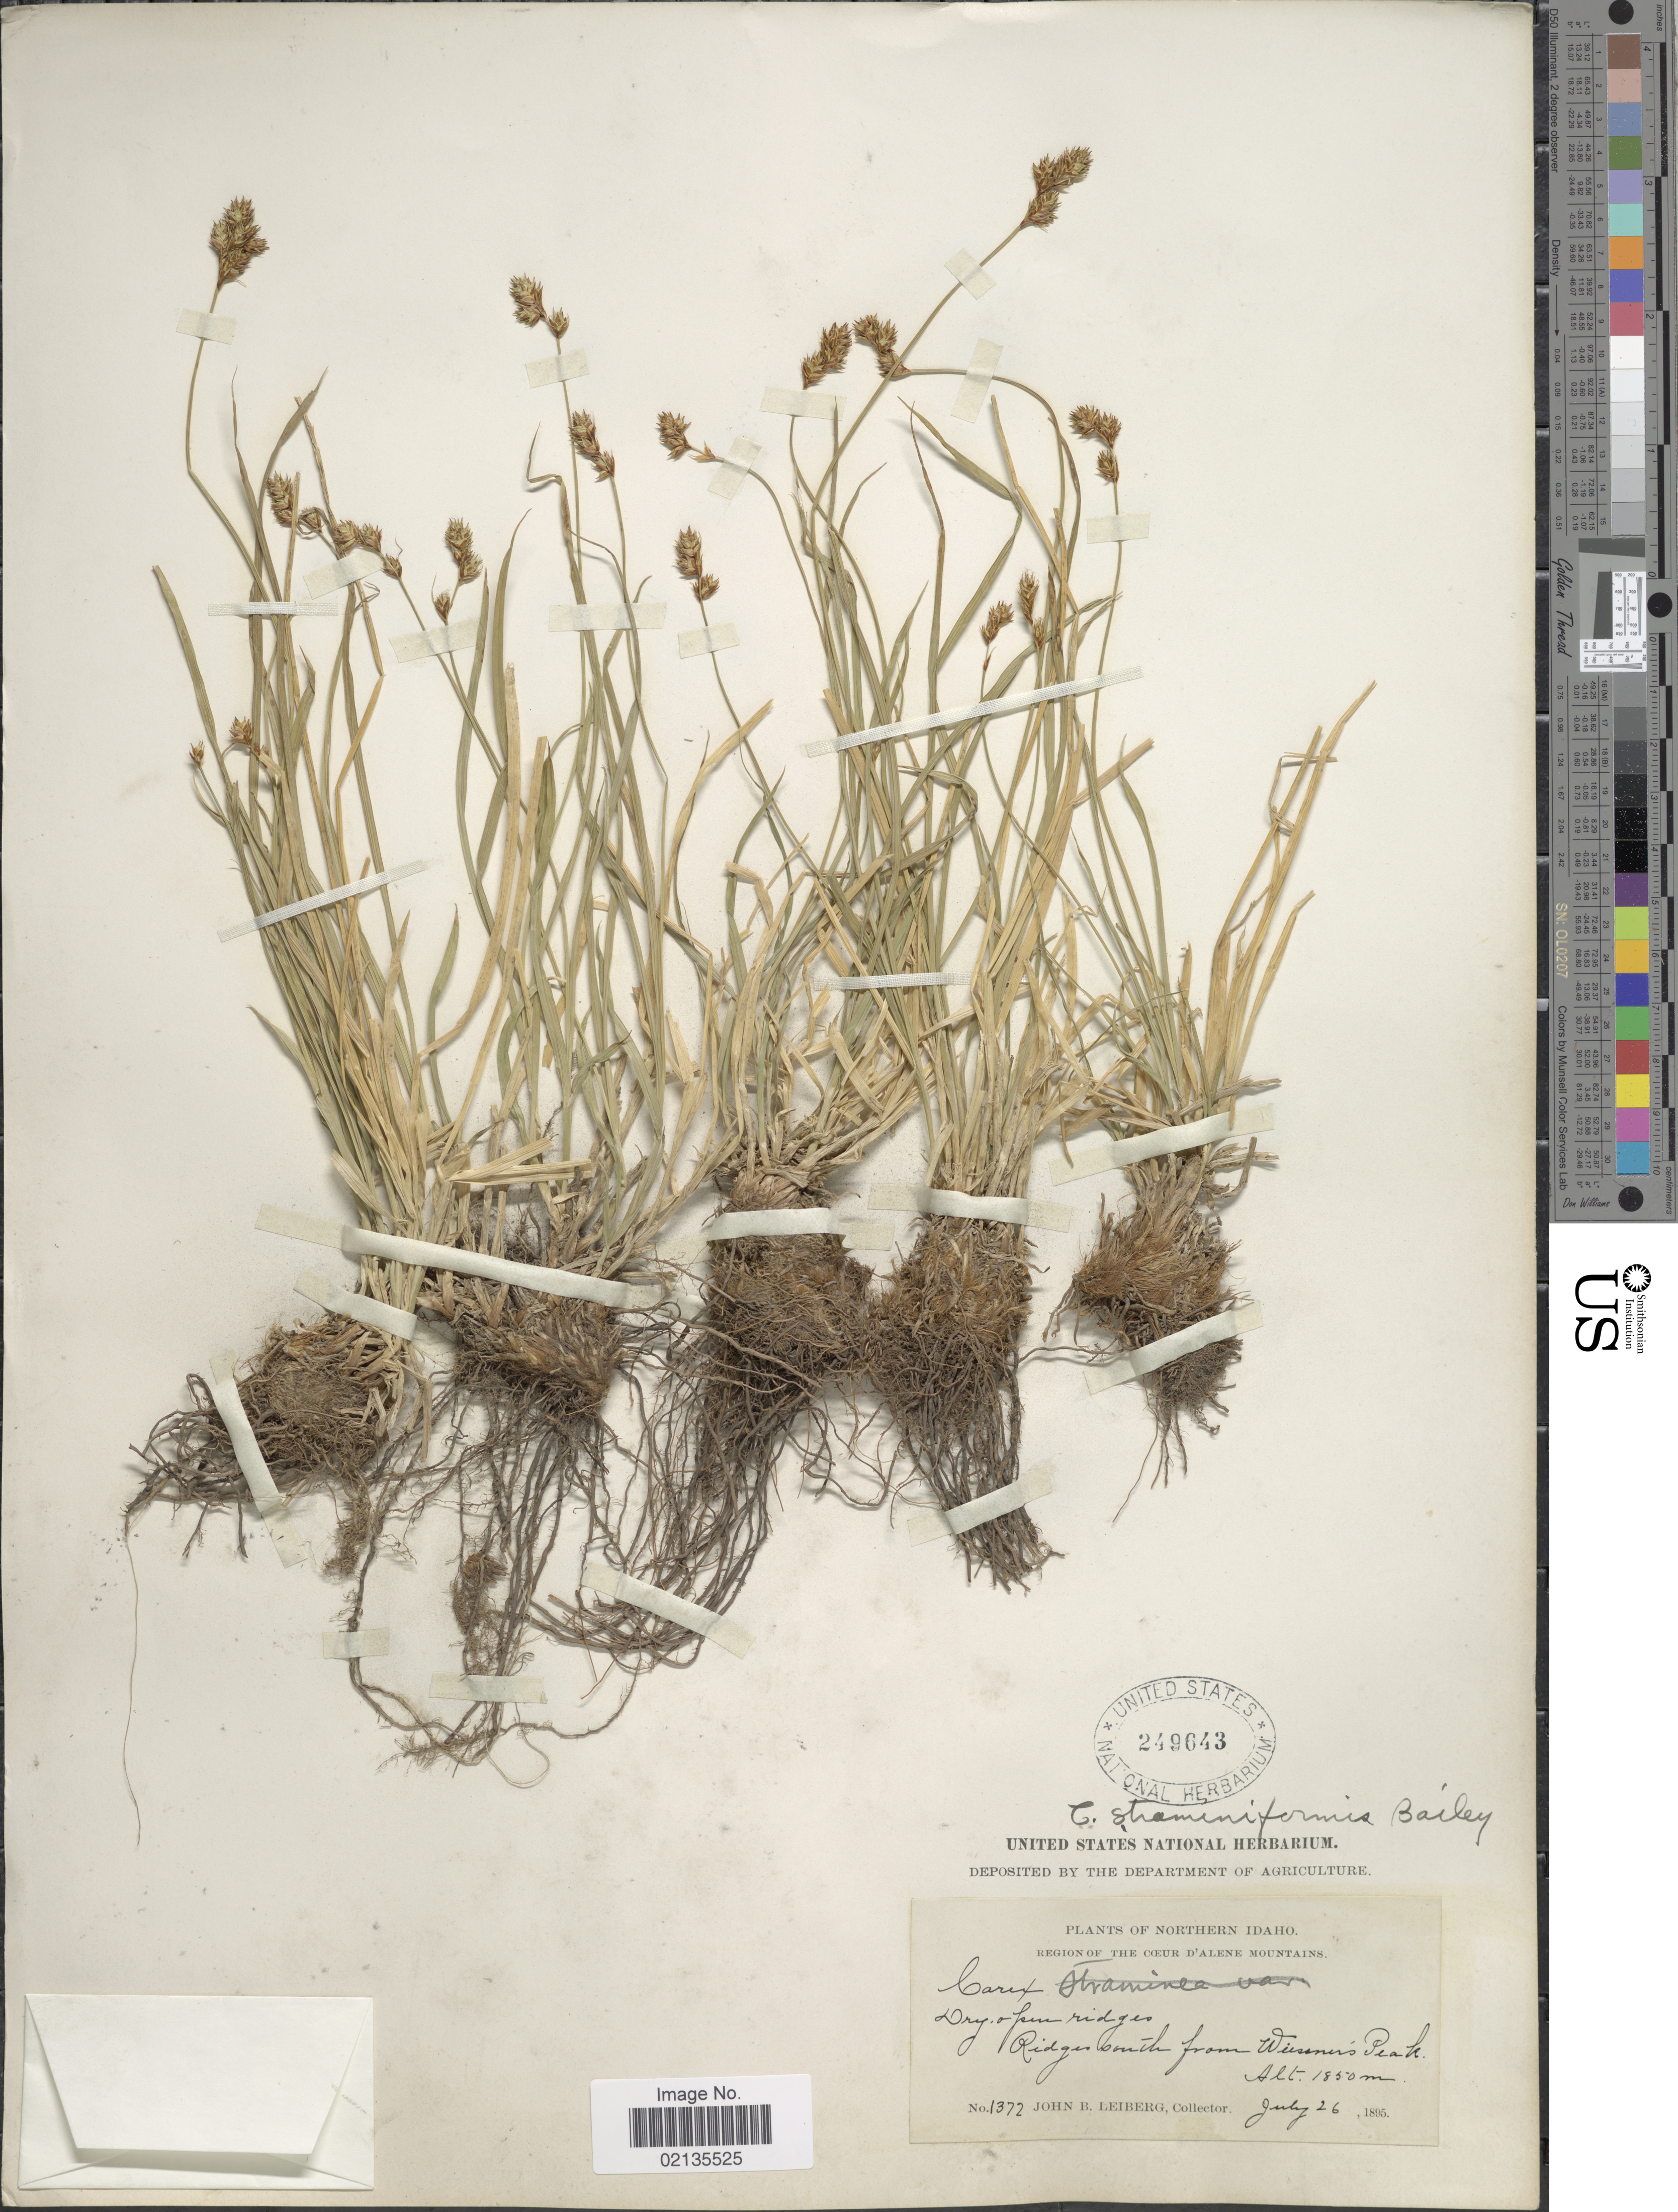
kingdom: Plantae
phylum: Tracheophyta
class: Liliopsida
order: Poales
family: Cyperaceae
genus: Carex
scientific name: Carex straminiformis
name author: L.H. Bailey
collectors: J. Leiberg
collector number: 1372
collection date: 1895-07-26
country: United States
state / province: Idaho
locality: Northern Idaho, dry open ridges, Ridges south from Wiessner's Peak, region of the Coeur D'Alene Mountains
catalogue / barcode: US 249643